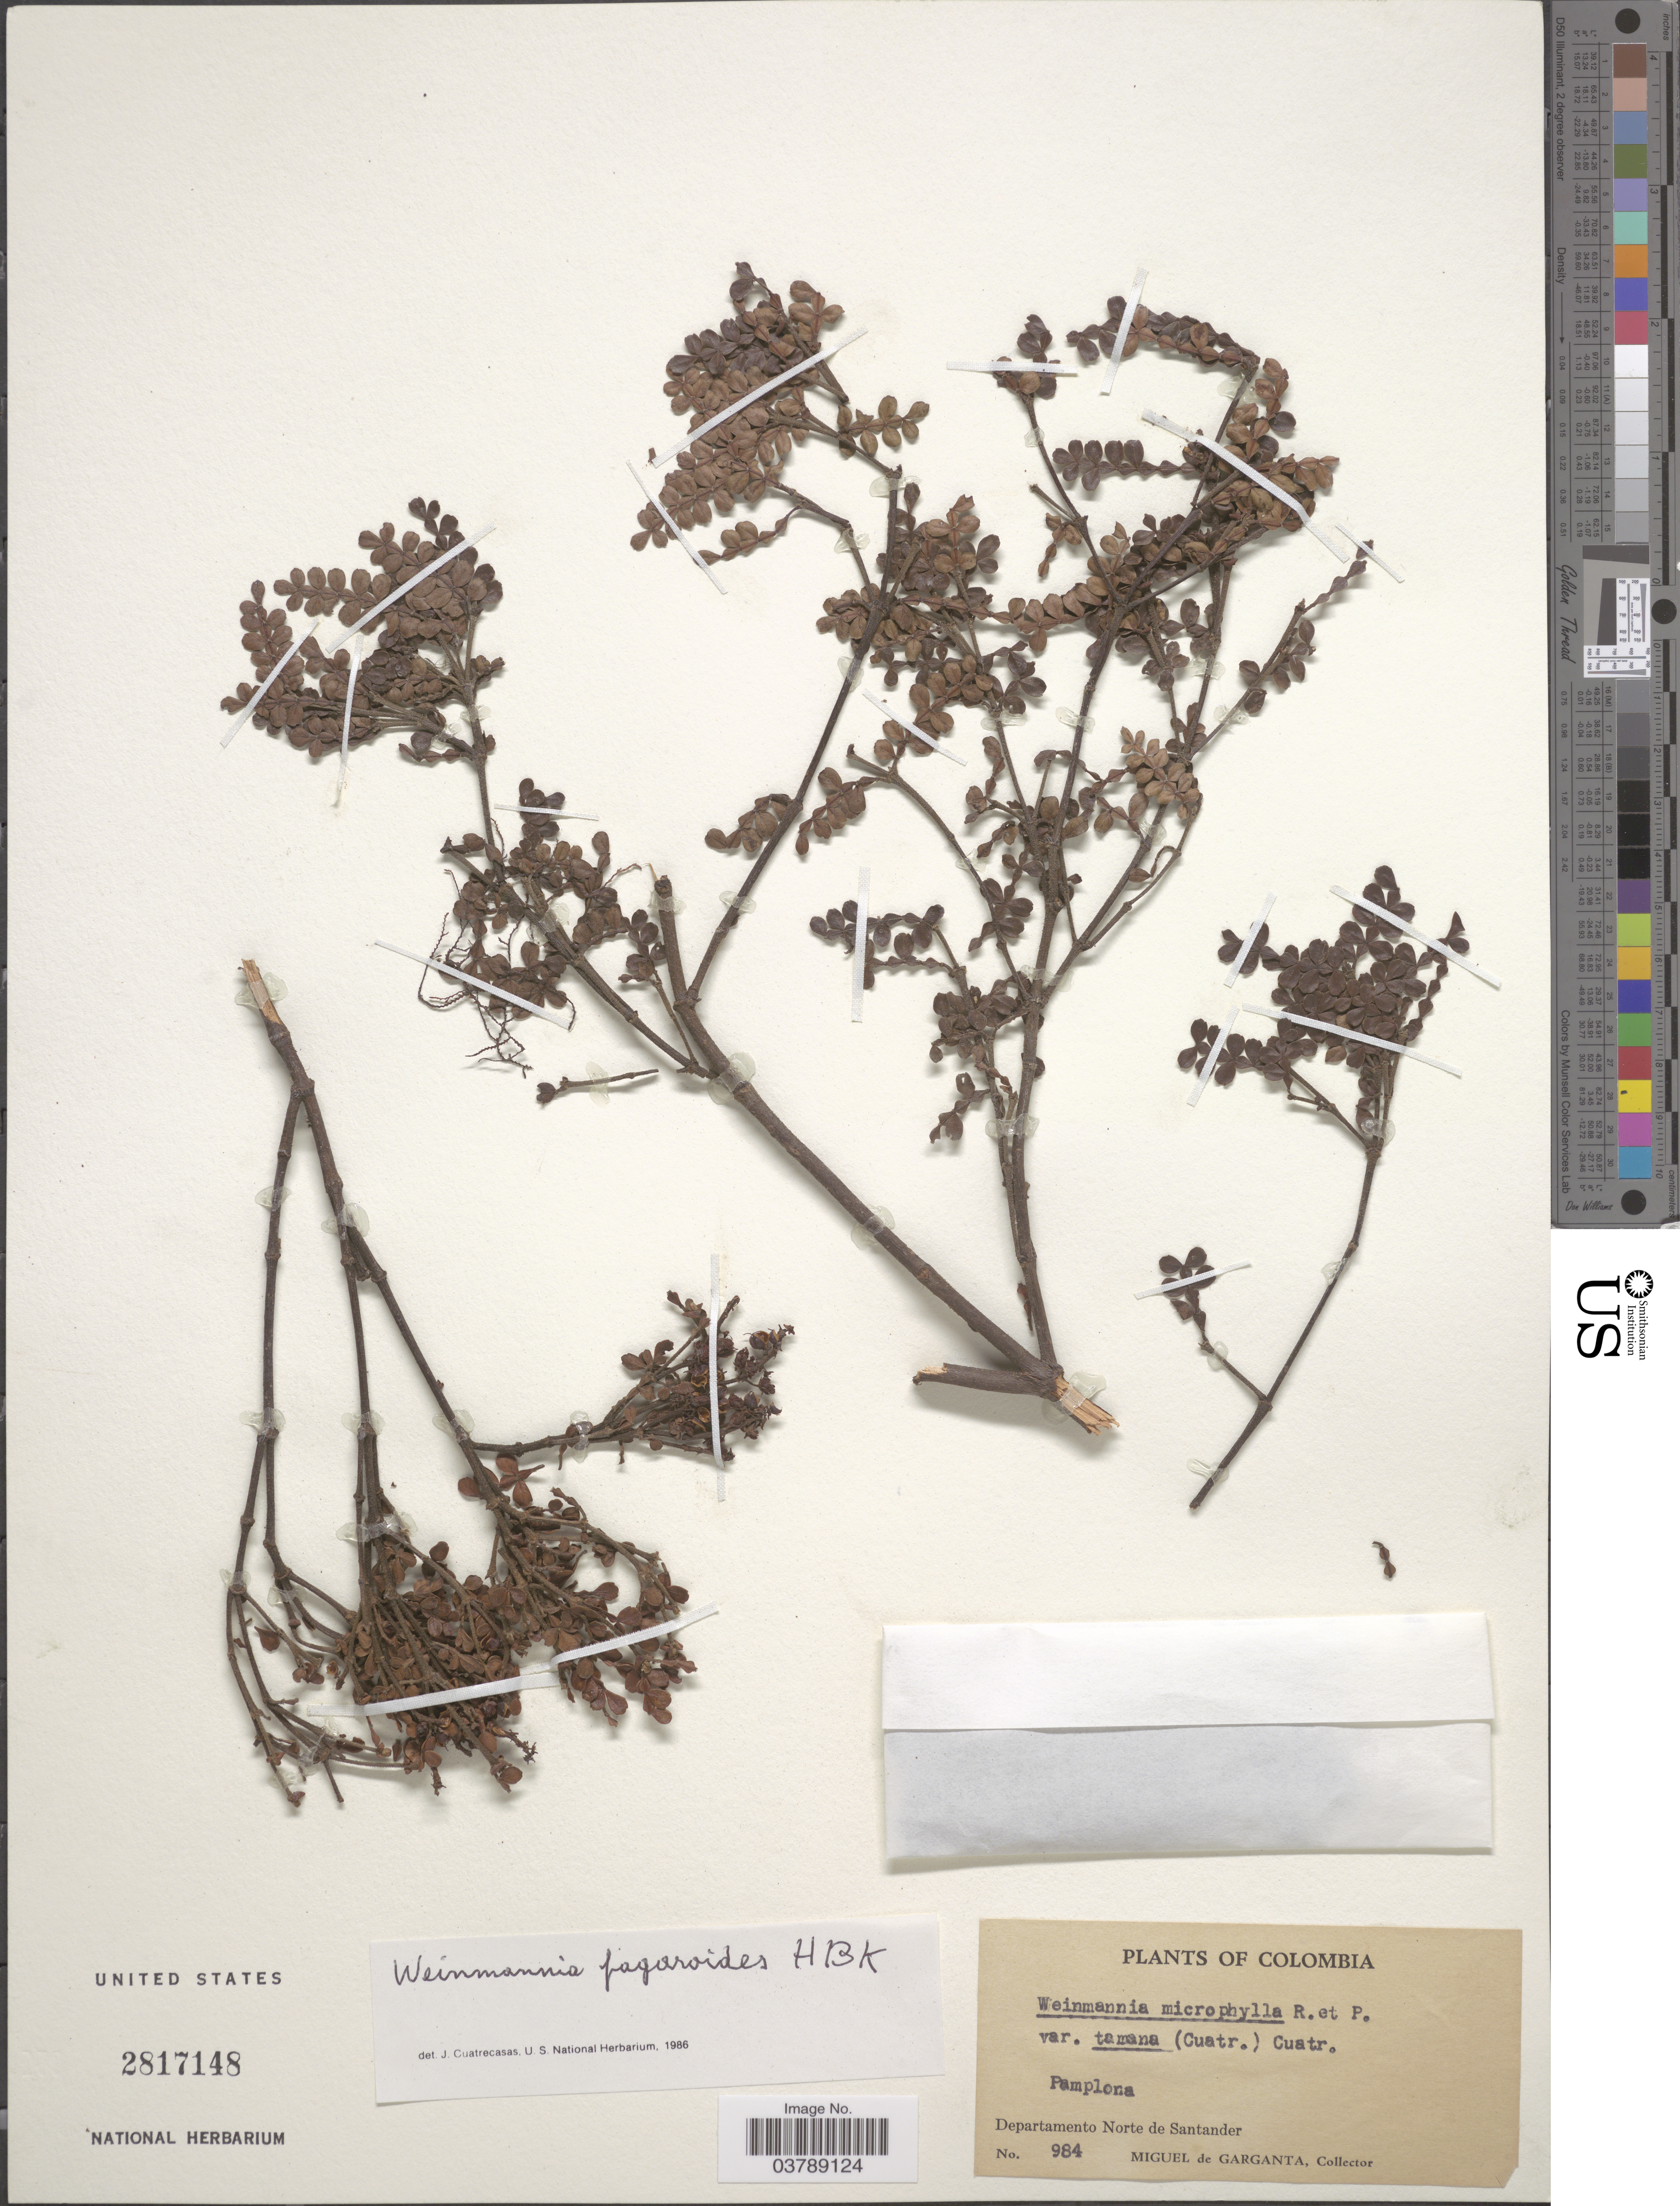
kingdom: Plantae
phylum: Tracheophyta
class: Magnoliopsida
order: Oxalidales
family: Cunoniaceae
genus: Weinmannia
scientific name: Weinmannia fagaroides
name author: Kunth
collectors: M. Garganta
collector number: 984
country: Colombia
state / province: Norte de Santander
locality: Pamplona. Departamento Norte de Santander.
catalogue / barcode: US 2817148